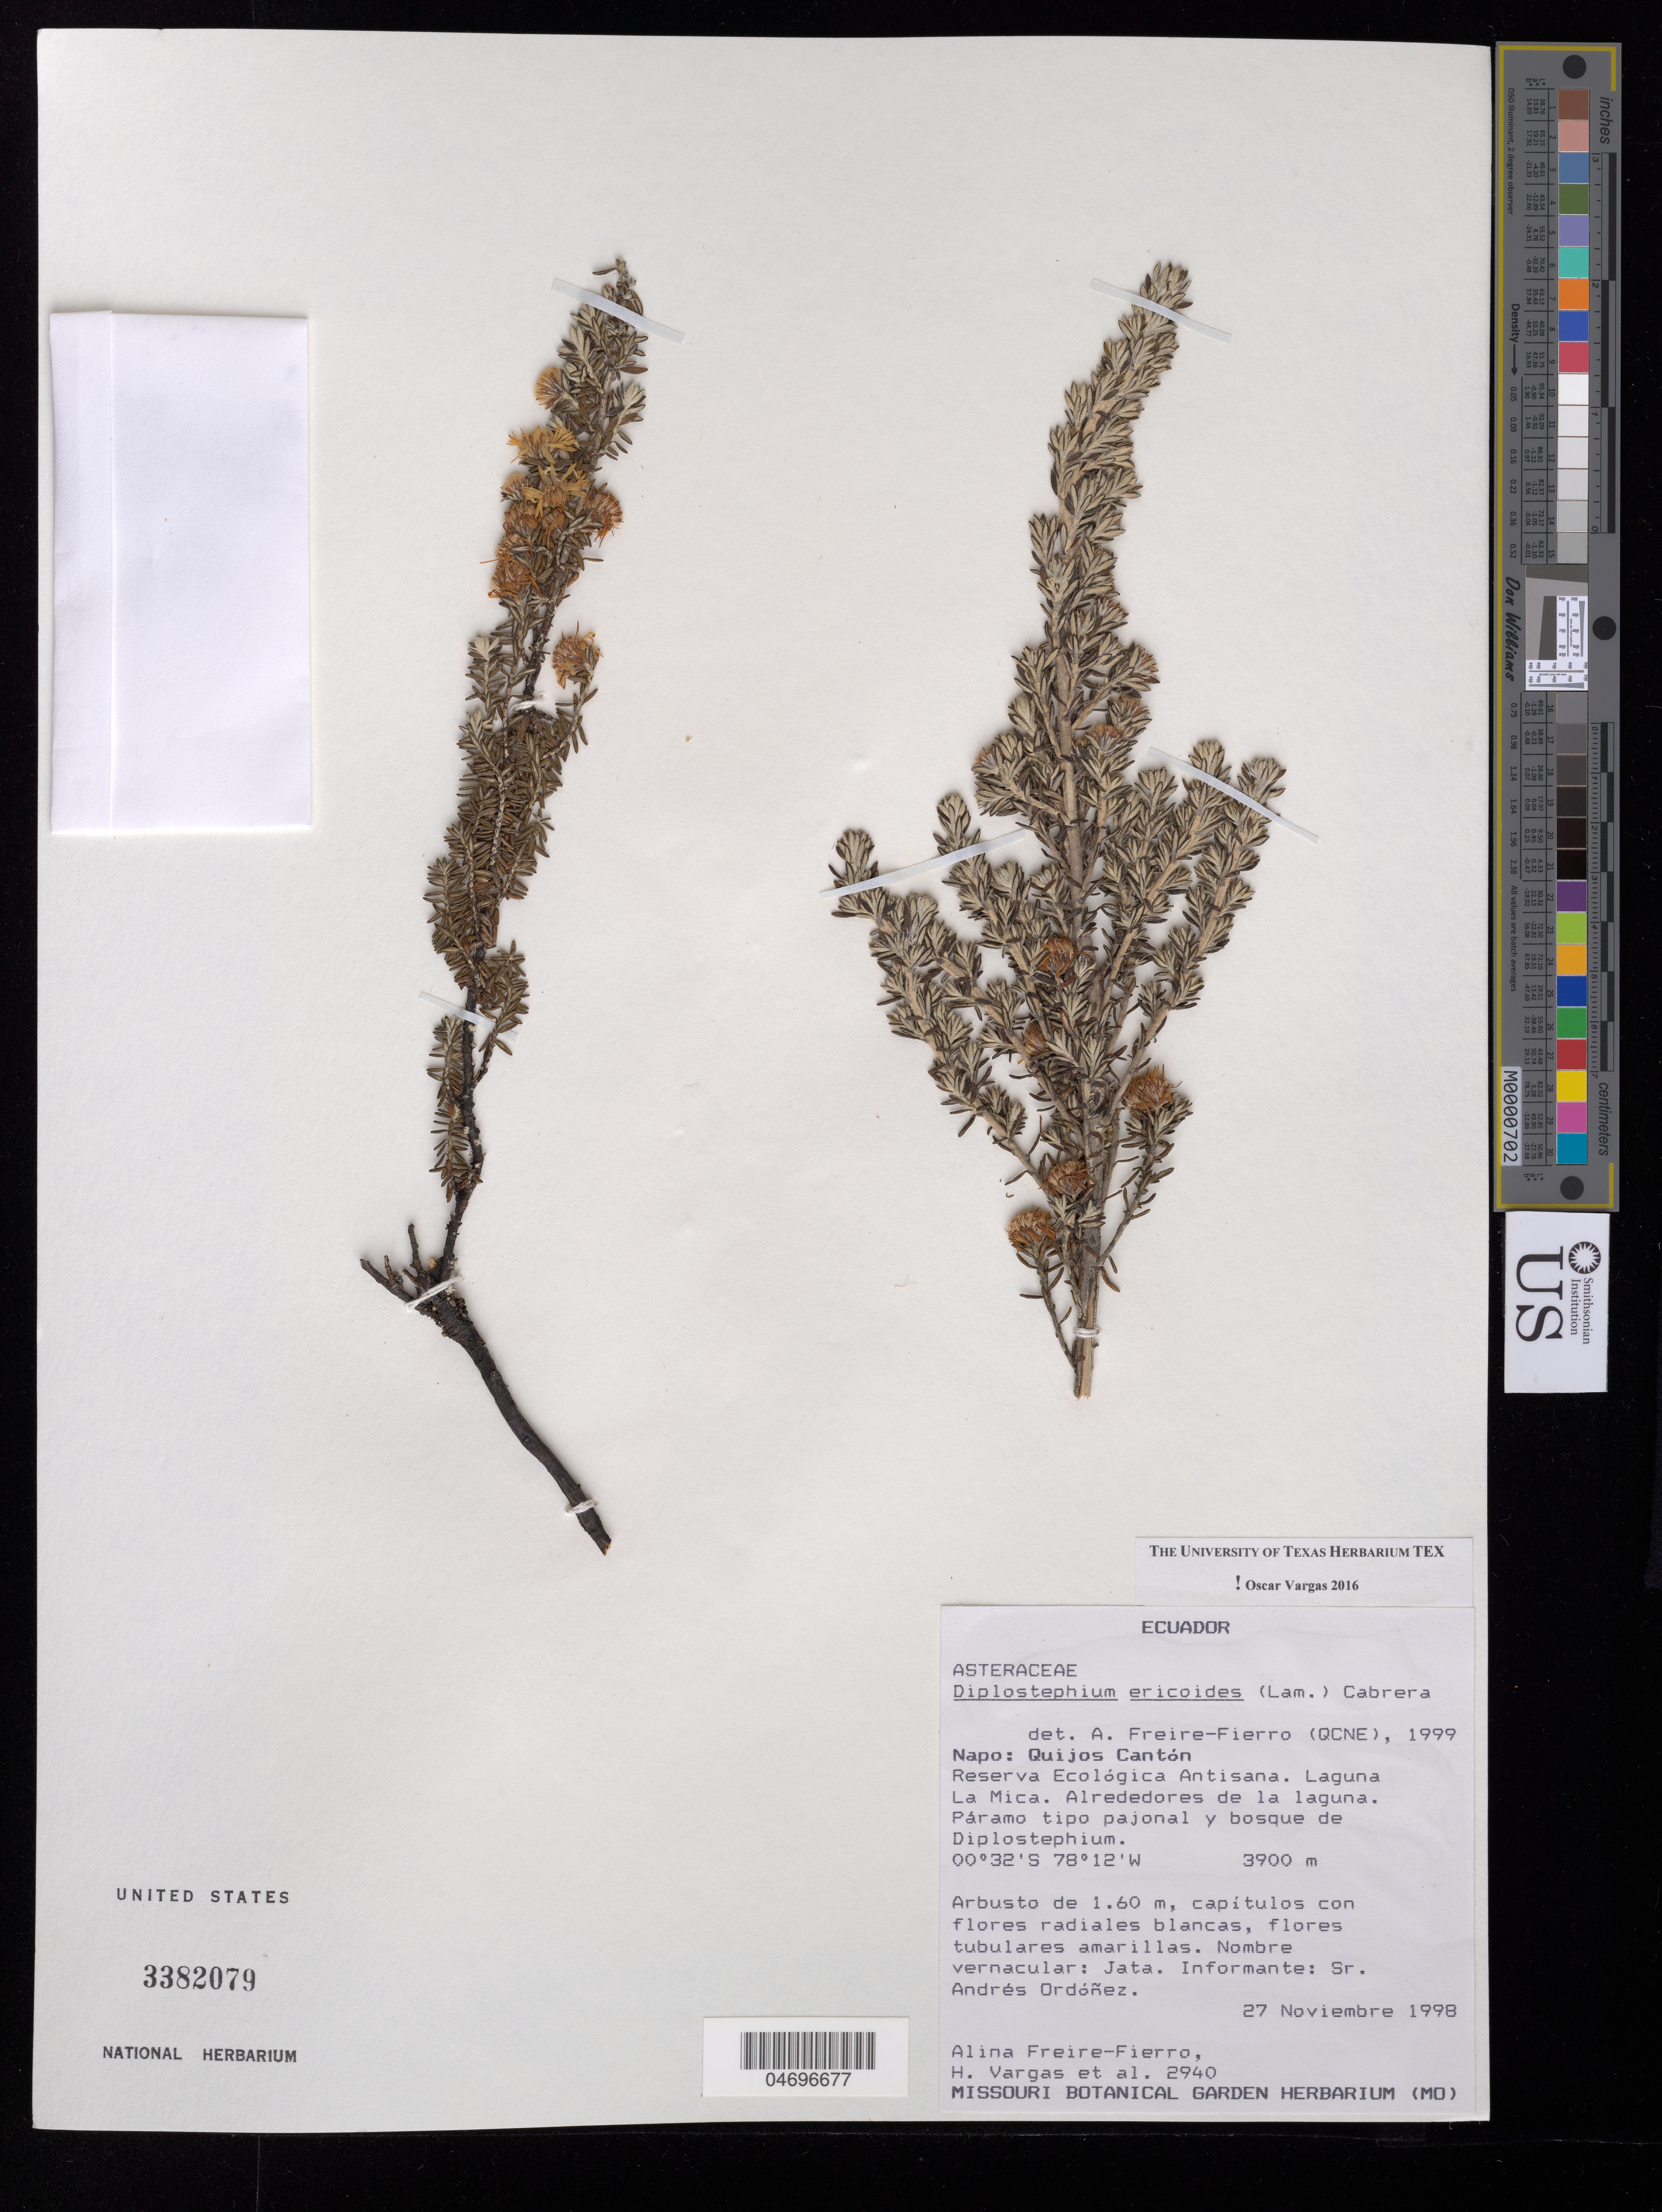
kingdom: Plantae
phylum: Tracheophyta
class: Magnoliopsida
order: Asterales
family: Asteraceae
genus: Diplostephium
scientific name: Diplostephium ericoides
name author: (Lam.) Cabrera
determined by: Vargas, Oscar M.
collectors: A. Freire-Fierro et al.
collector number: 2940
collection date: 1998-11-27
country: Ecuador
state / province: Napo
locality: Quijos Canton: Reserva Ecologica Antisana. Laguna La Mica.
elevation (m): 3900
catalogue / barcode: US 3382079